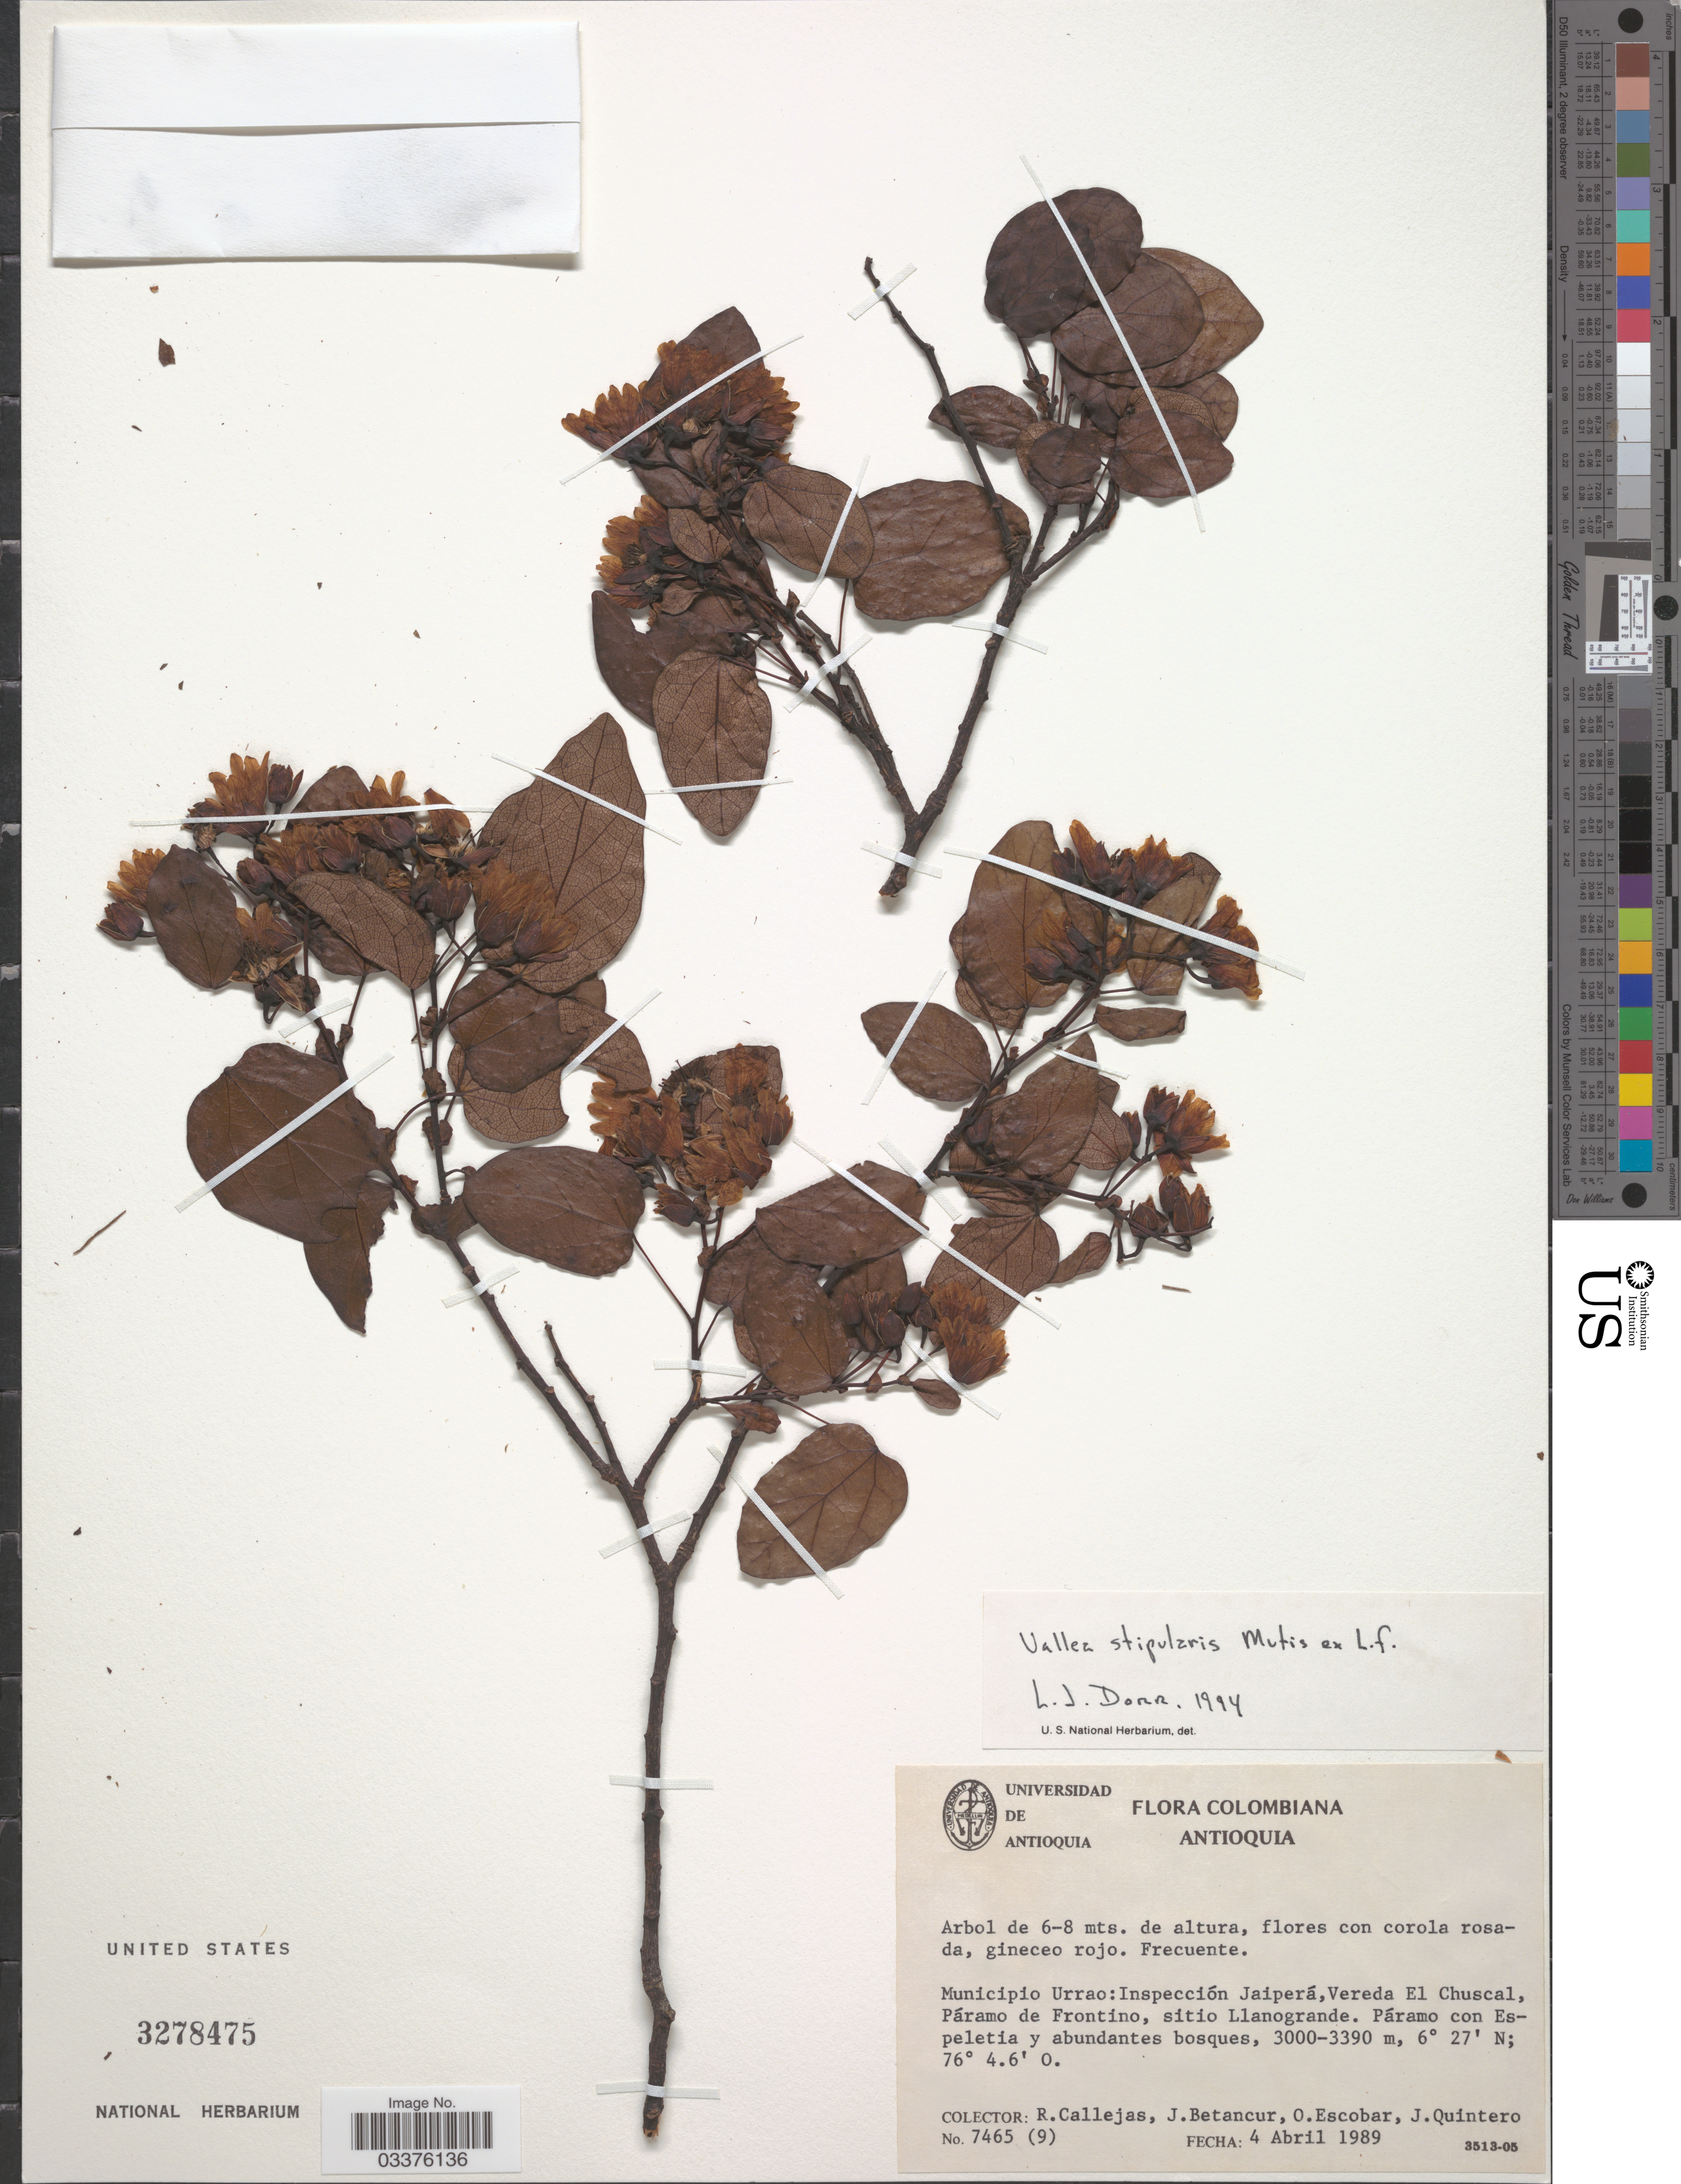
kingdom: Plantae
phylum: Tracheophyta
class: Magnoliopsida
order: Oxalidales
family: Elaeocarpaceae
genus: Vallea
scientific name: Vallea stipularis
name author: L. f.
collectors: R. Callejas, J. Betancur, O. Escobar & J. Quintero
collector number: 7465 (9)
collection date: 1989-04-04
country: Colombia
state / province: Antioquia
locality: Municipio Urrao: Inspección Jaiperá, Vereda El Chuscal, Páramo de Frontino, sitio Llanogrande.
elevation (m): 3000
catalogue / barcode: US 3278475